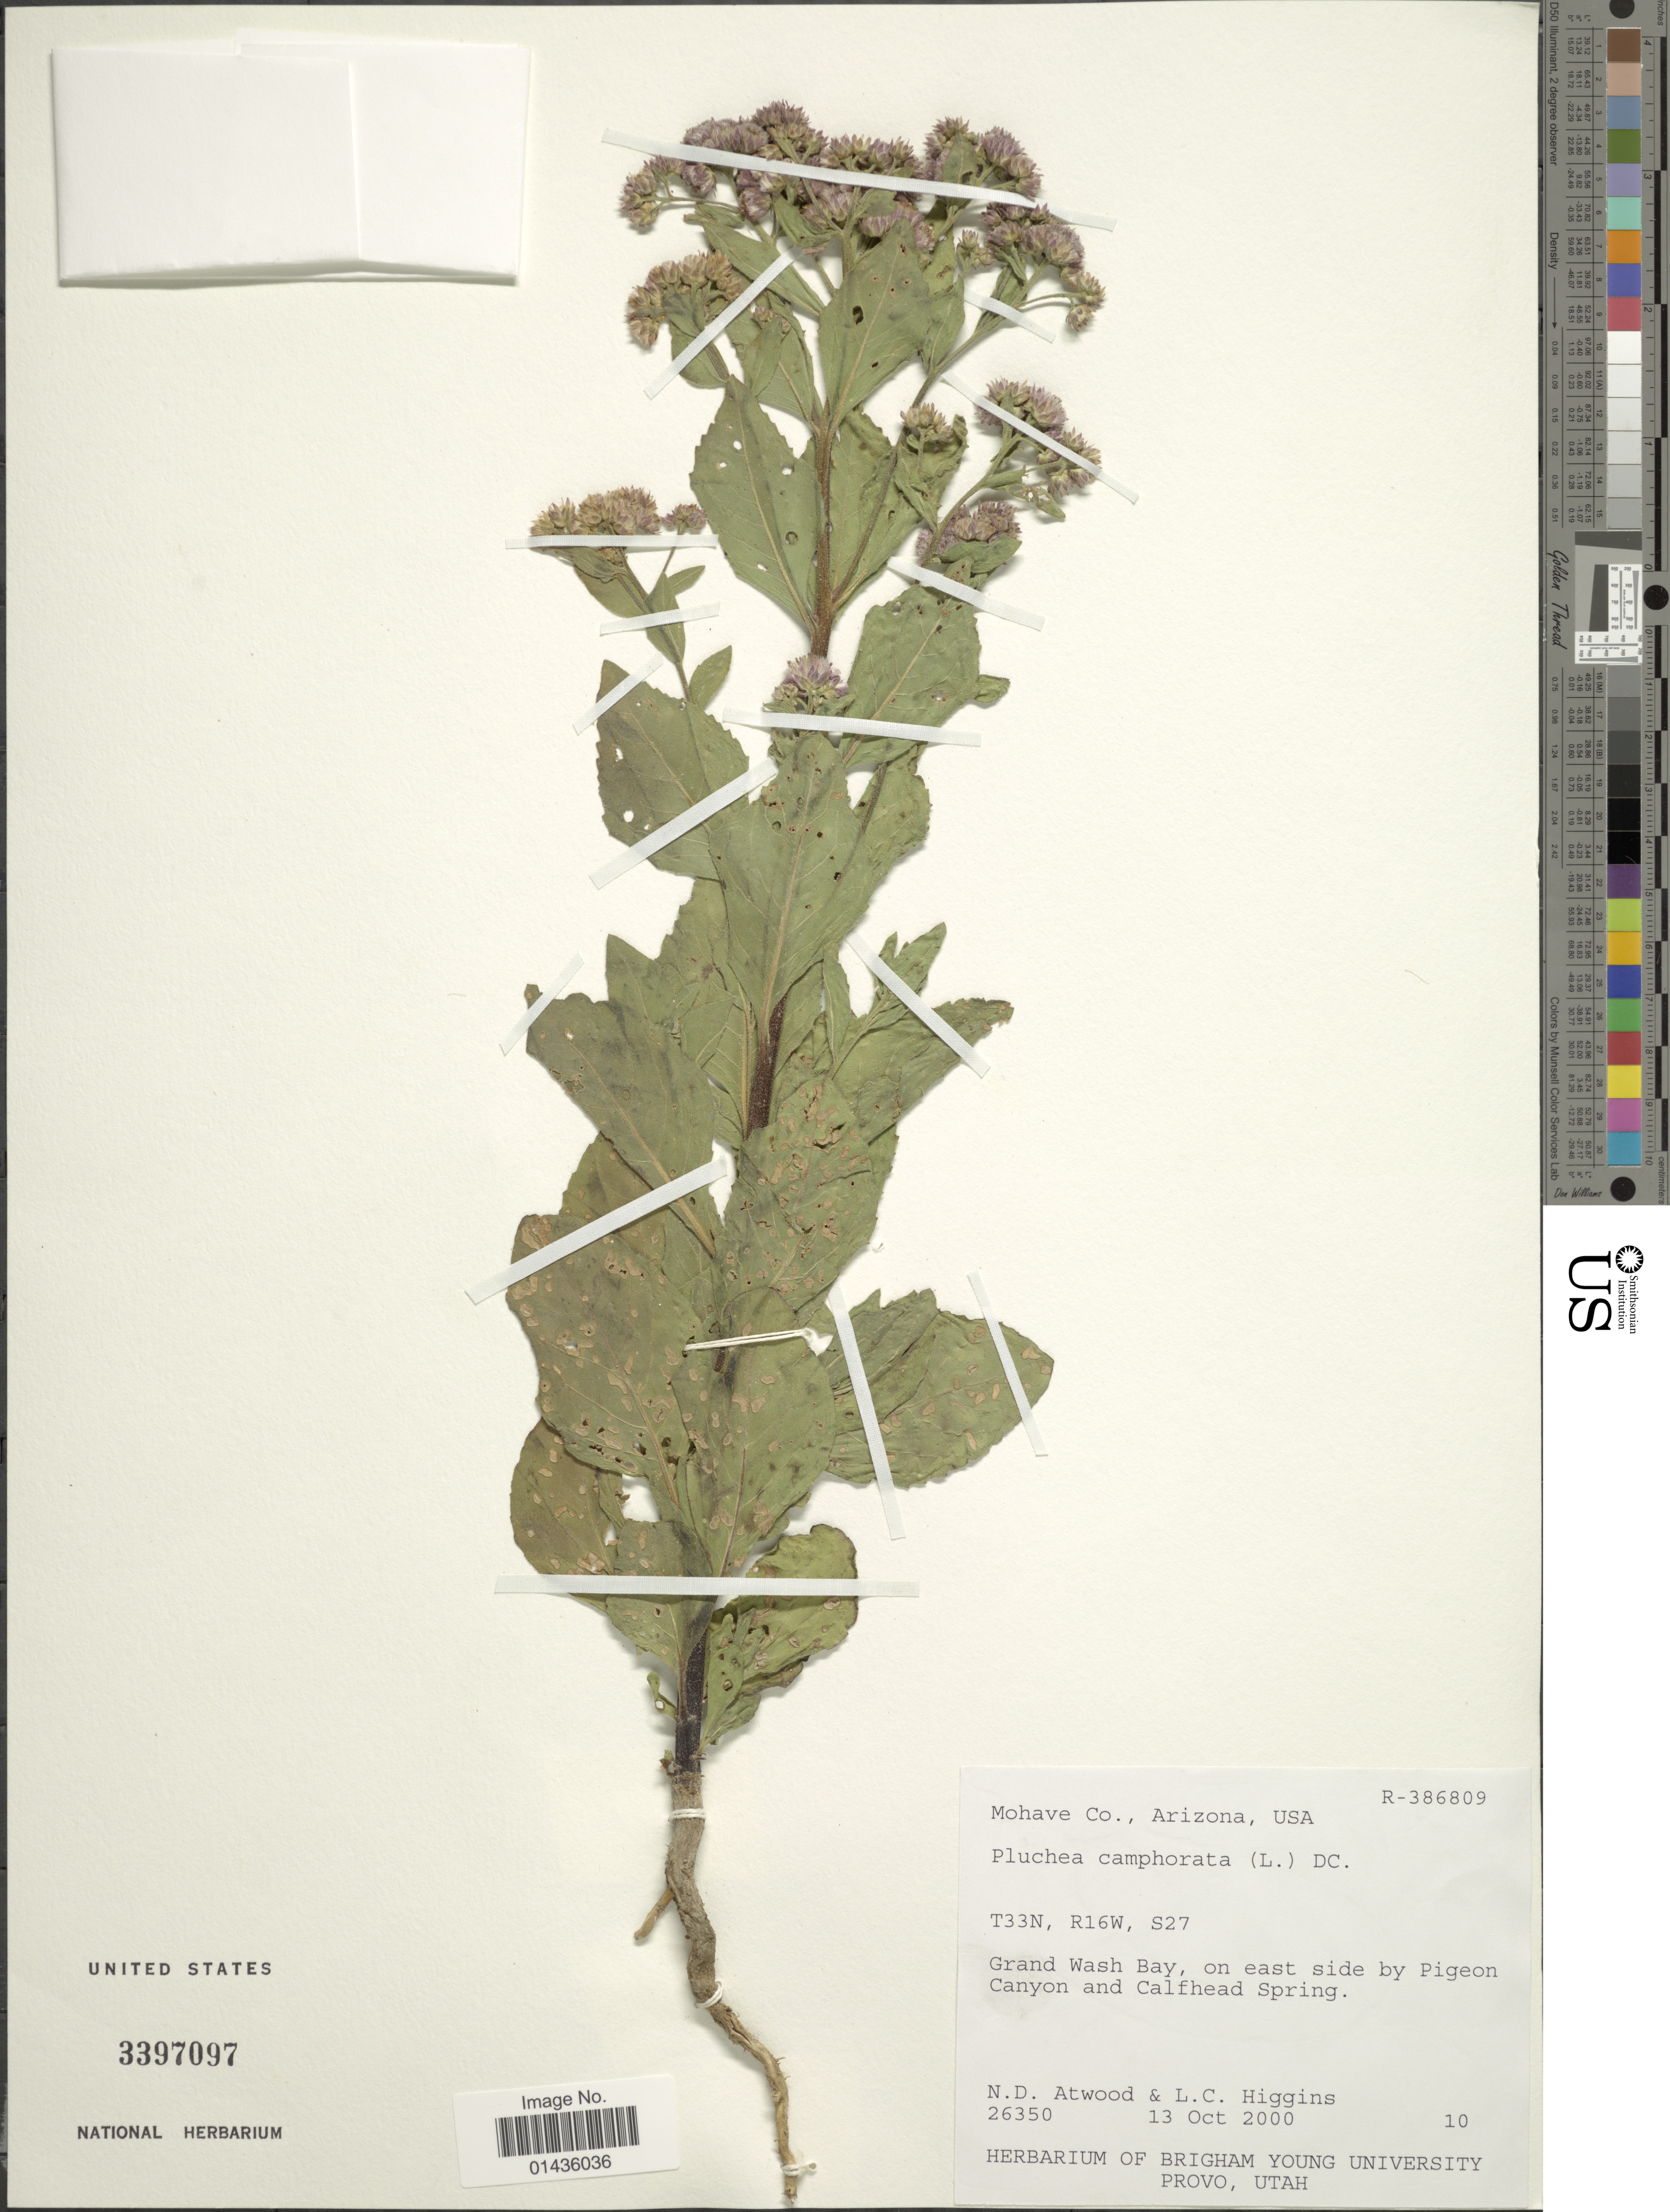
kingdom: Plantae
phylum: Tracheophyta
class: Magnoliopsida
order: Asterales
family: Asteraceae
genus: Pluchea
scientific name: Pluchea camphorata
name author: (L.) DC.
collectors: N. Atwood & L. Higgins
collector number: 26350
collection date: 2000-10-13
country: United States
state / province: Arizona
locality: Mohave Co., T33N, R16W, S27, Grand Wash Bay, on east side by Pigeon Canyon and Calfhead Spring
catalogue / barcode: US 3397097